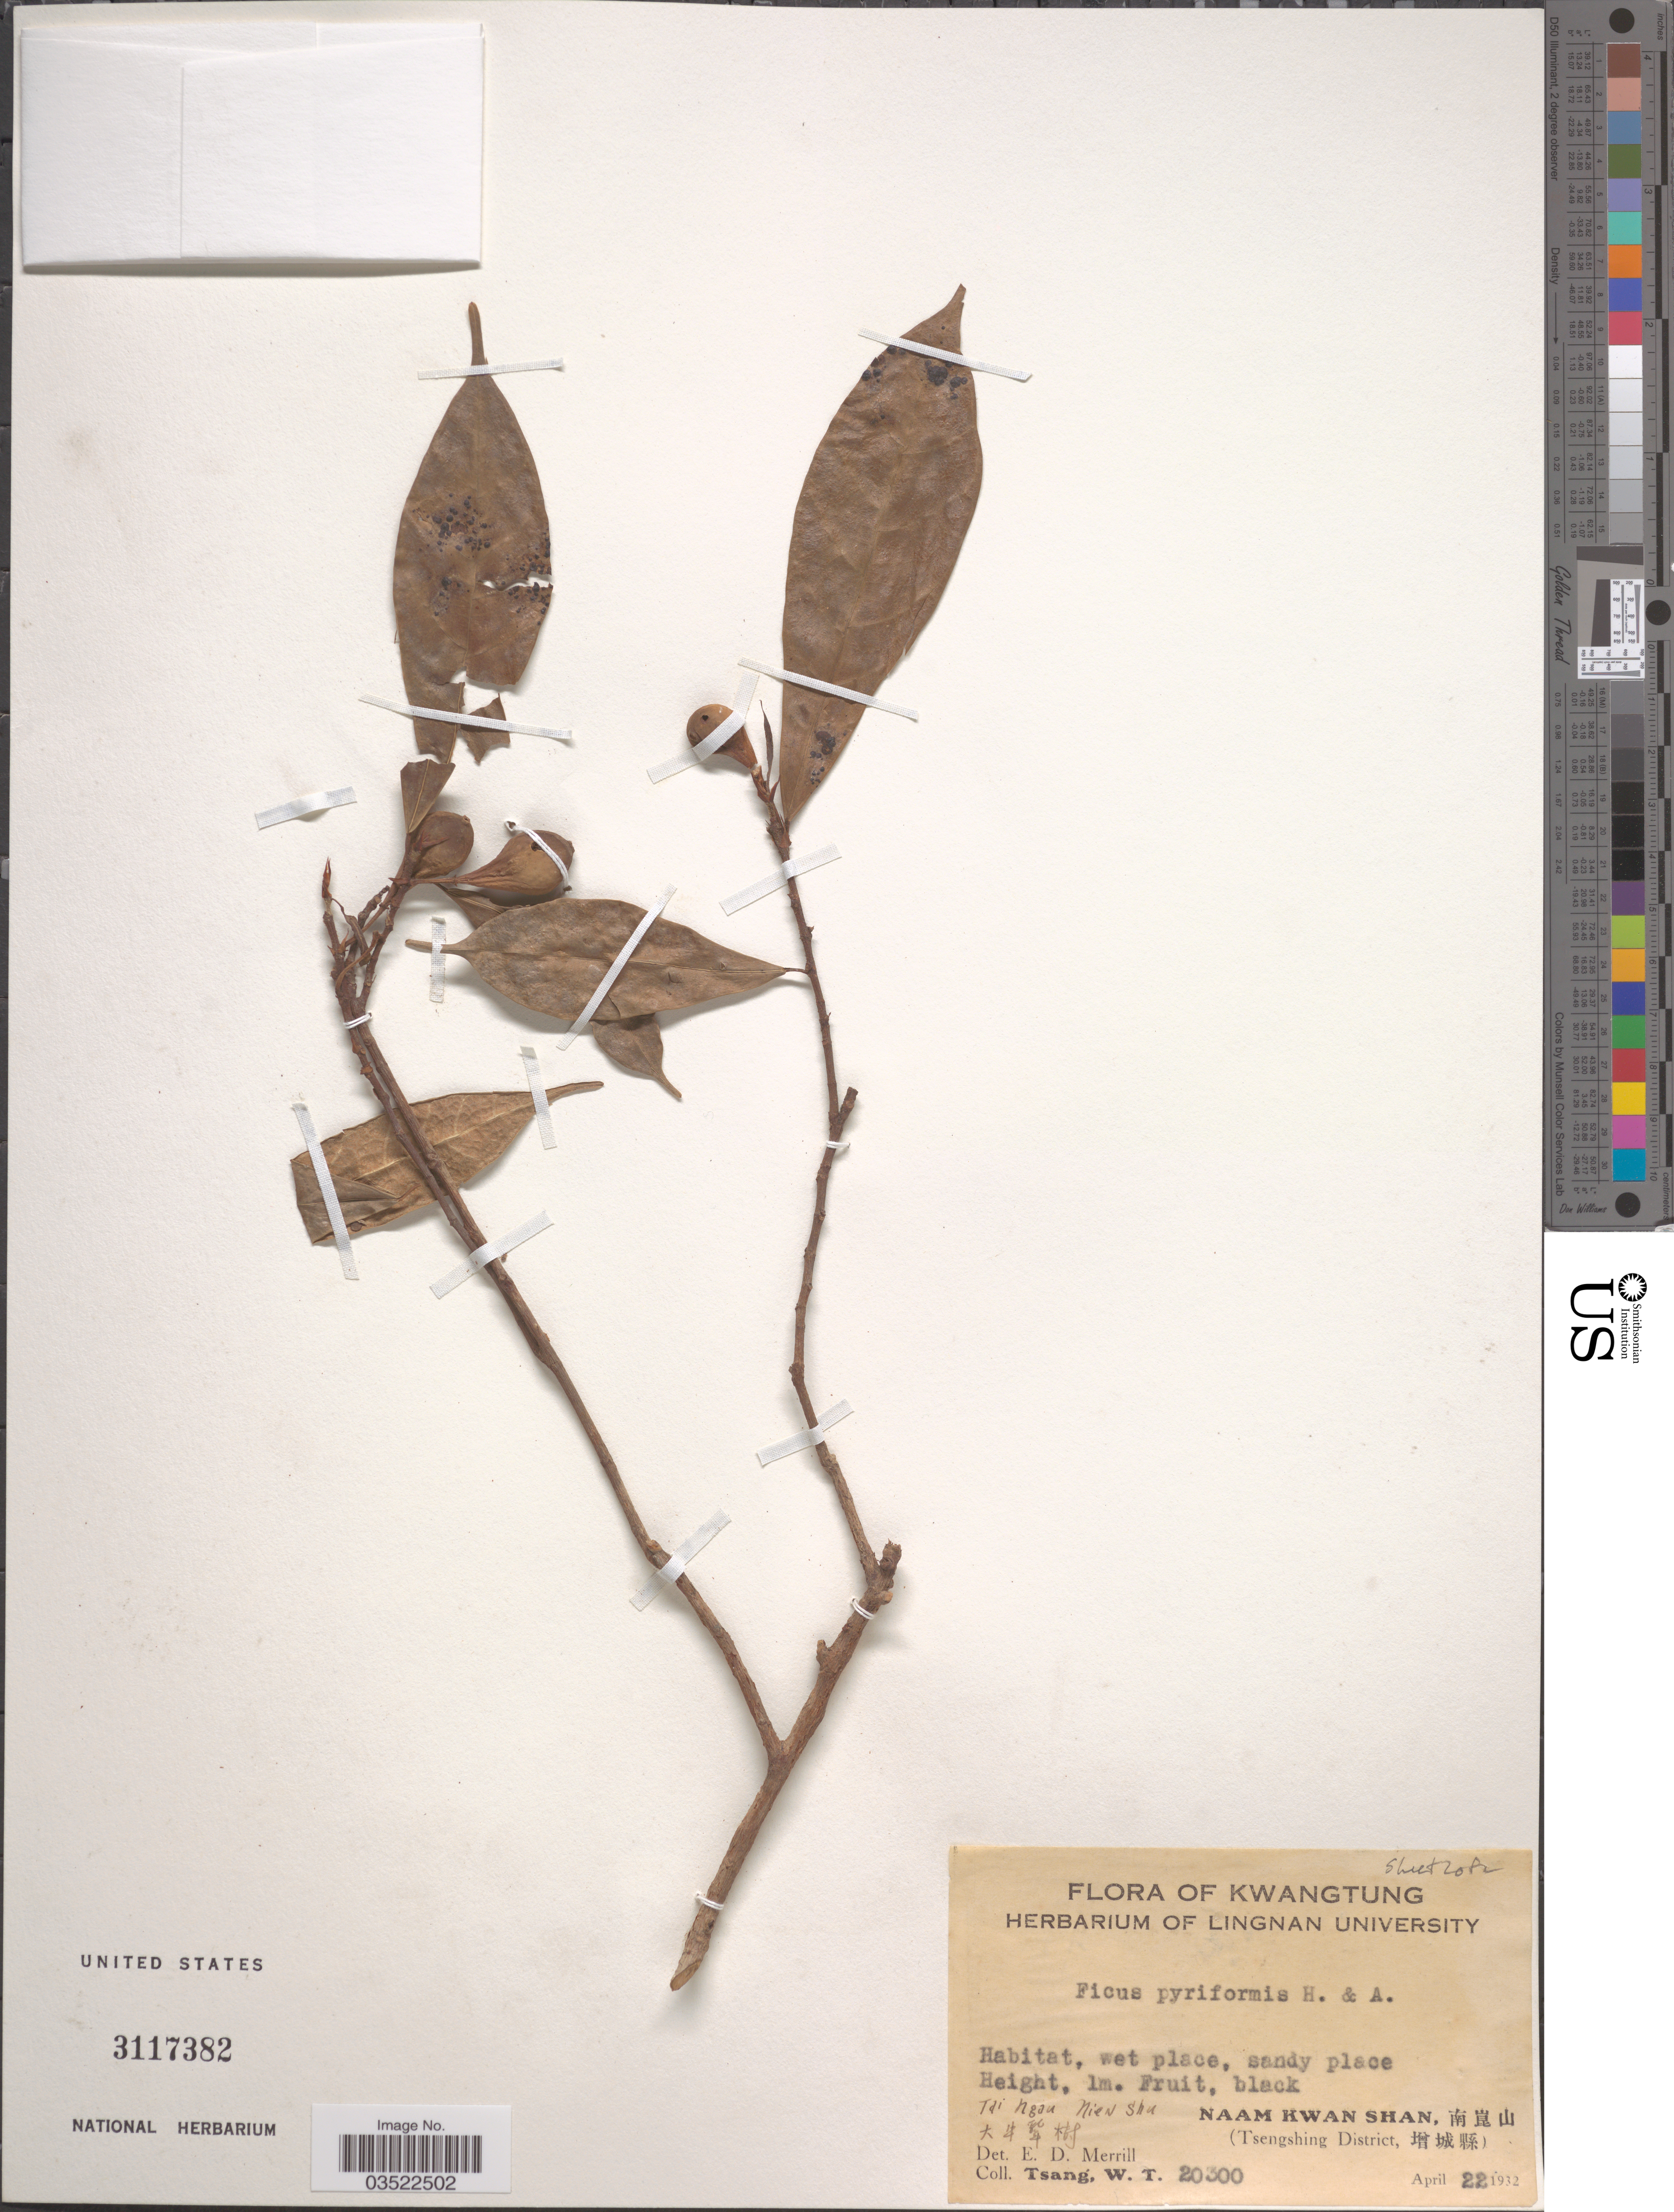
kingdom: Plantae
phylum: Tracheophyta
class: Magnoliopsida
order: Rosales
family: Moraceae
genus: Ficus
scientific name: Ficus pyriformis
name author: Hook. & Arn.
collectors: W. T. Tsang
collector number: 20300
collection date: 1932-04-22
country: China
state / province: Guangdong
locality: Kwangtung. Tai Ngau Nien Shu X. Naam Kwan Shan, X. (Tsengshing District, X).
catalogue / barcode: US 3117382